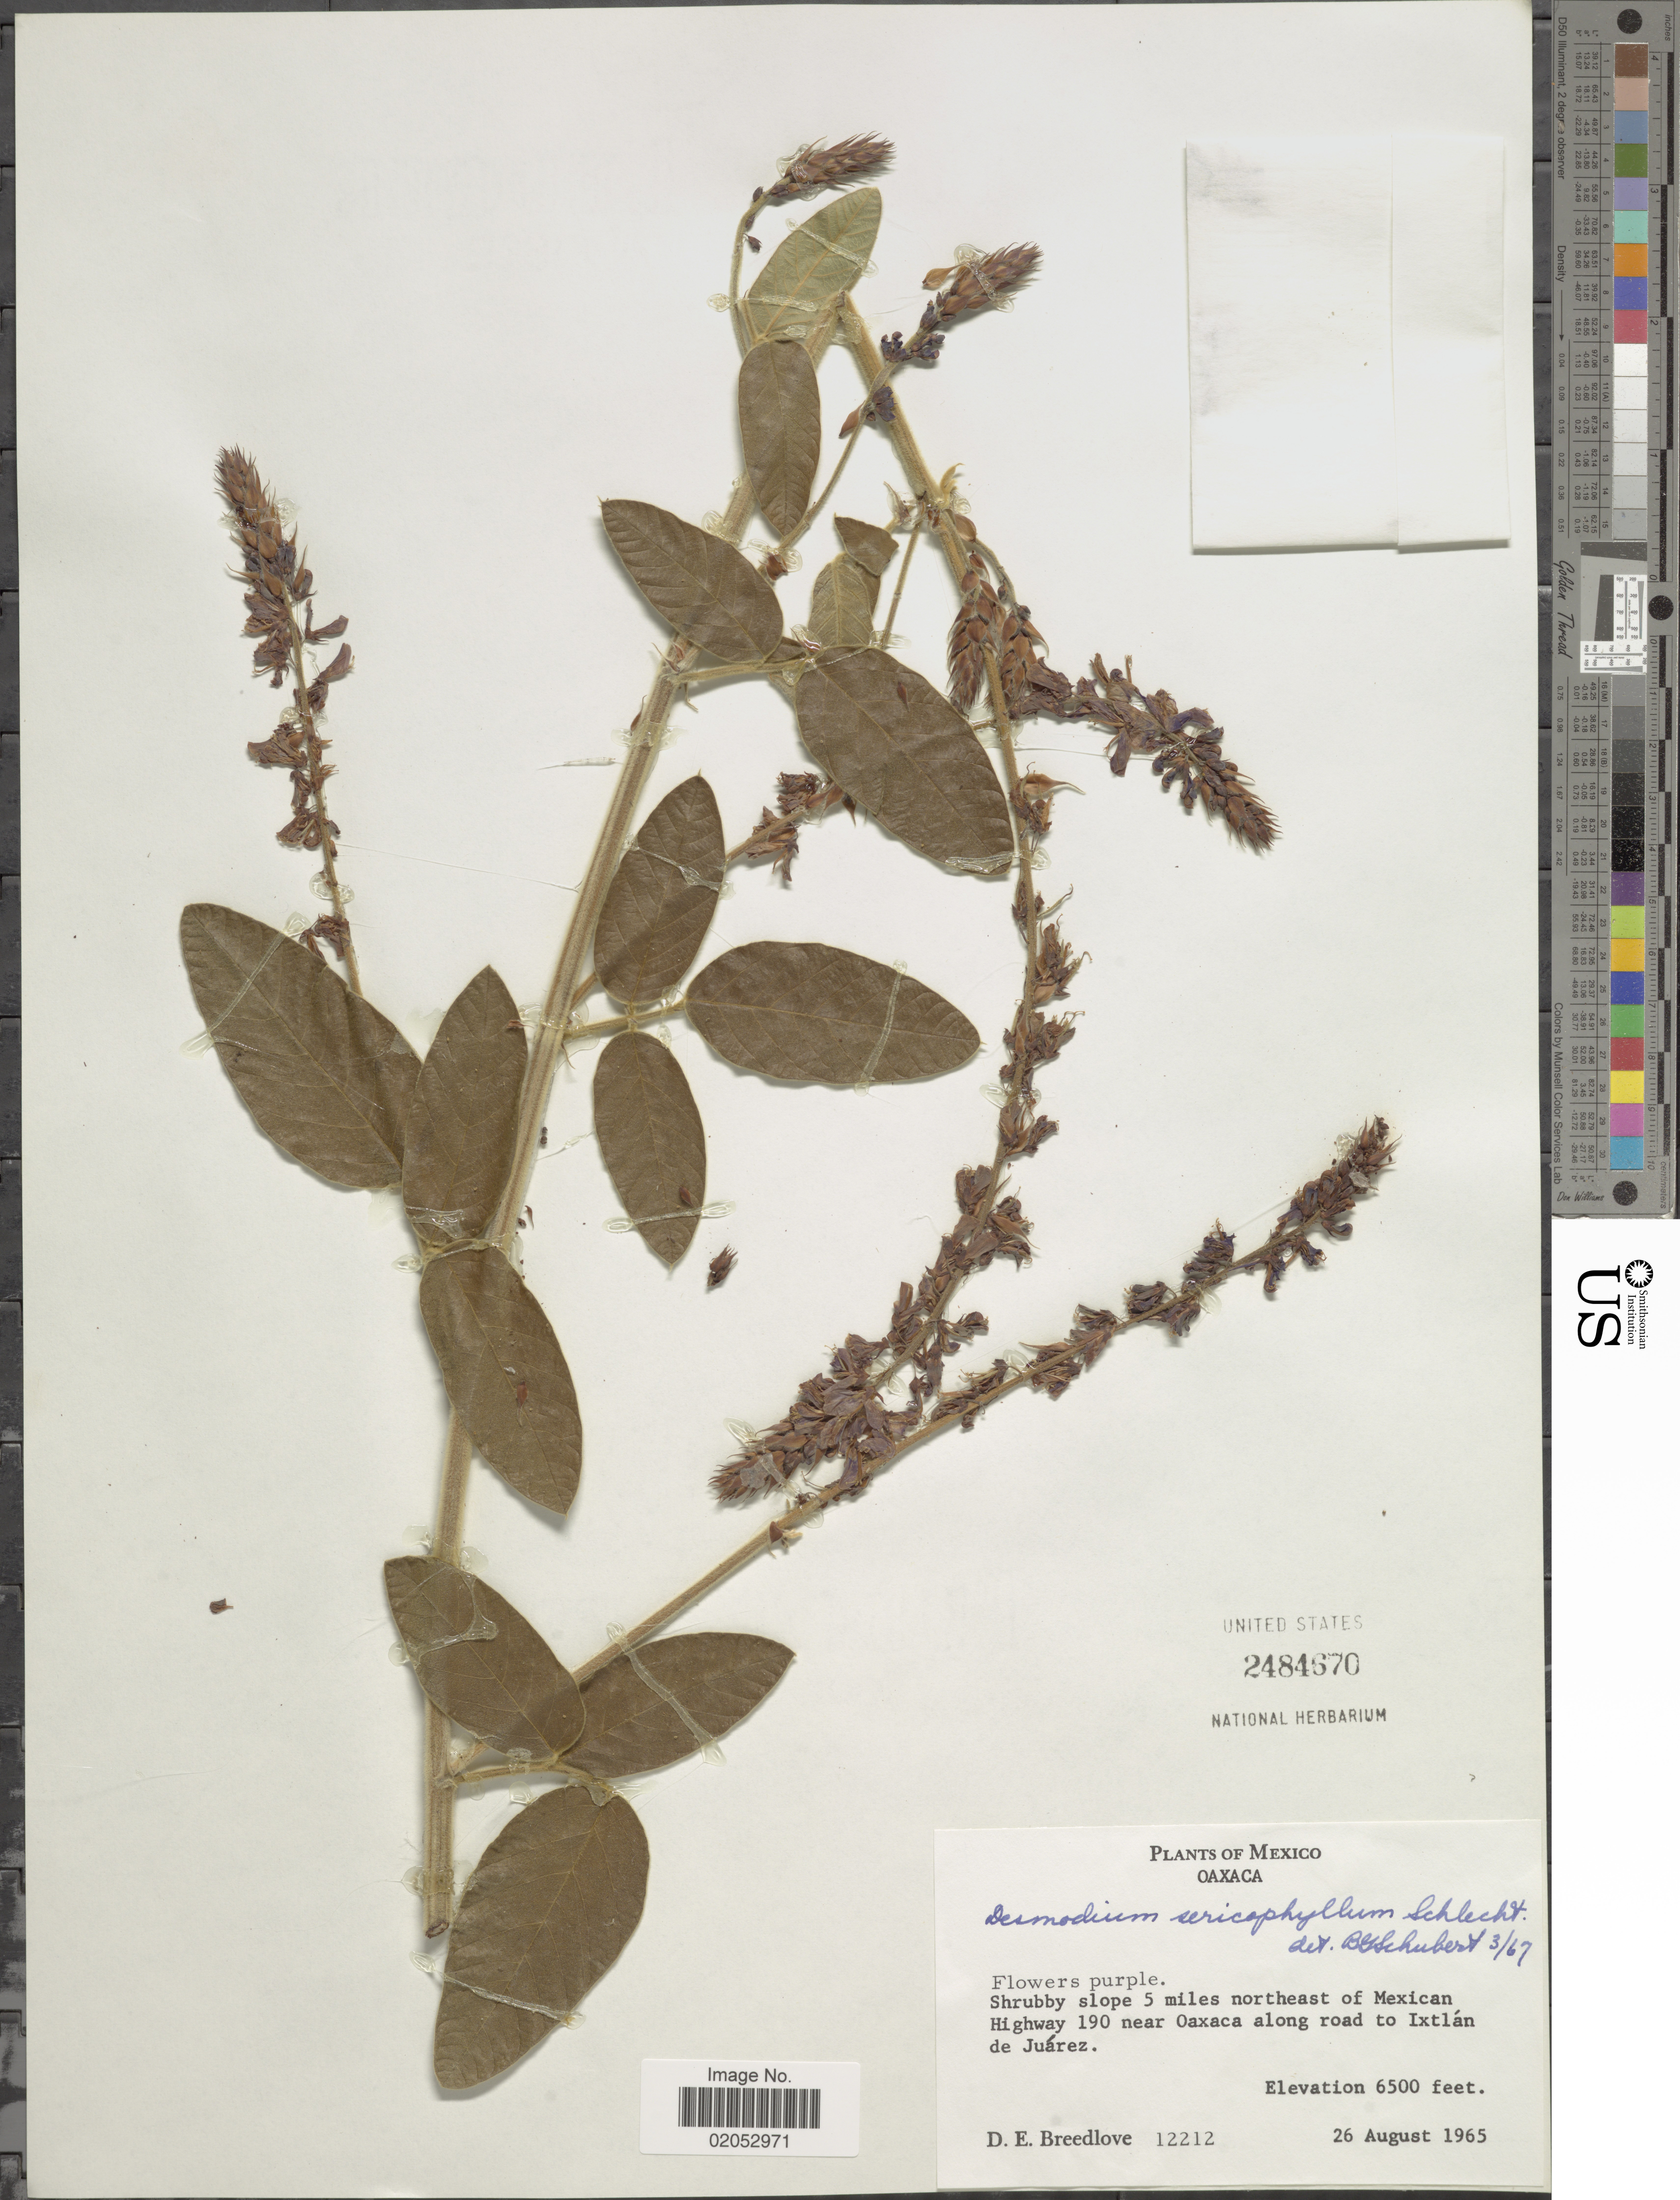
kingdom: Plantae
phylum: Tracheophyta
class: Magnoliopsida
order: Fabales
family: Fabaceae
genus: Desmodium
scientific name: Desmodium sericophyllum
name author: Schltdl.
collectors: D. E. Breedlove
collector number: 12212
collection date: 1965-08-26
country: Mexico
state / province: Oaxaca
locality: Shrubby slope 5 miles northeast of Mexican Highway 190 near Oaxaca along road to Ixtlán de Juárez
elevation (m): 1981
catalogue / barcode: US 2484670